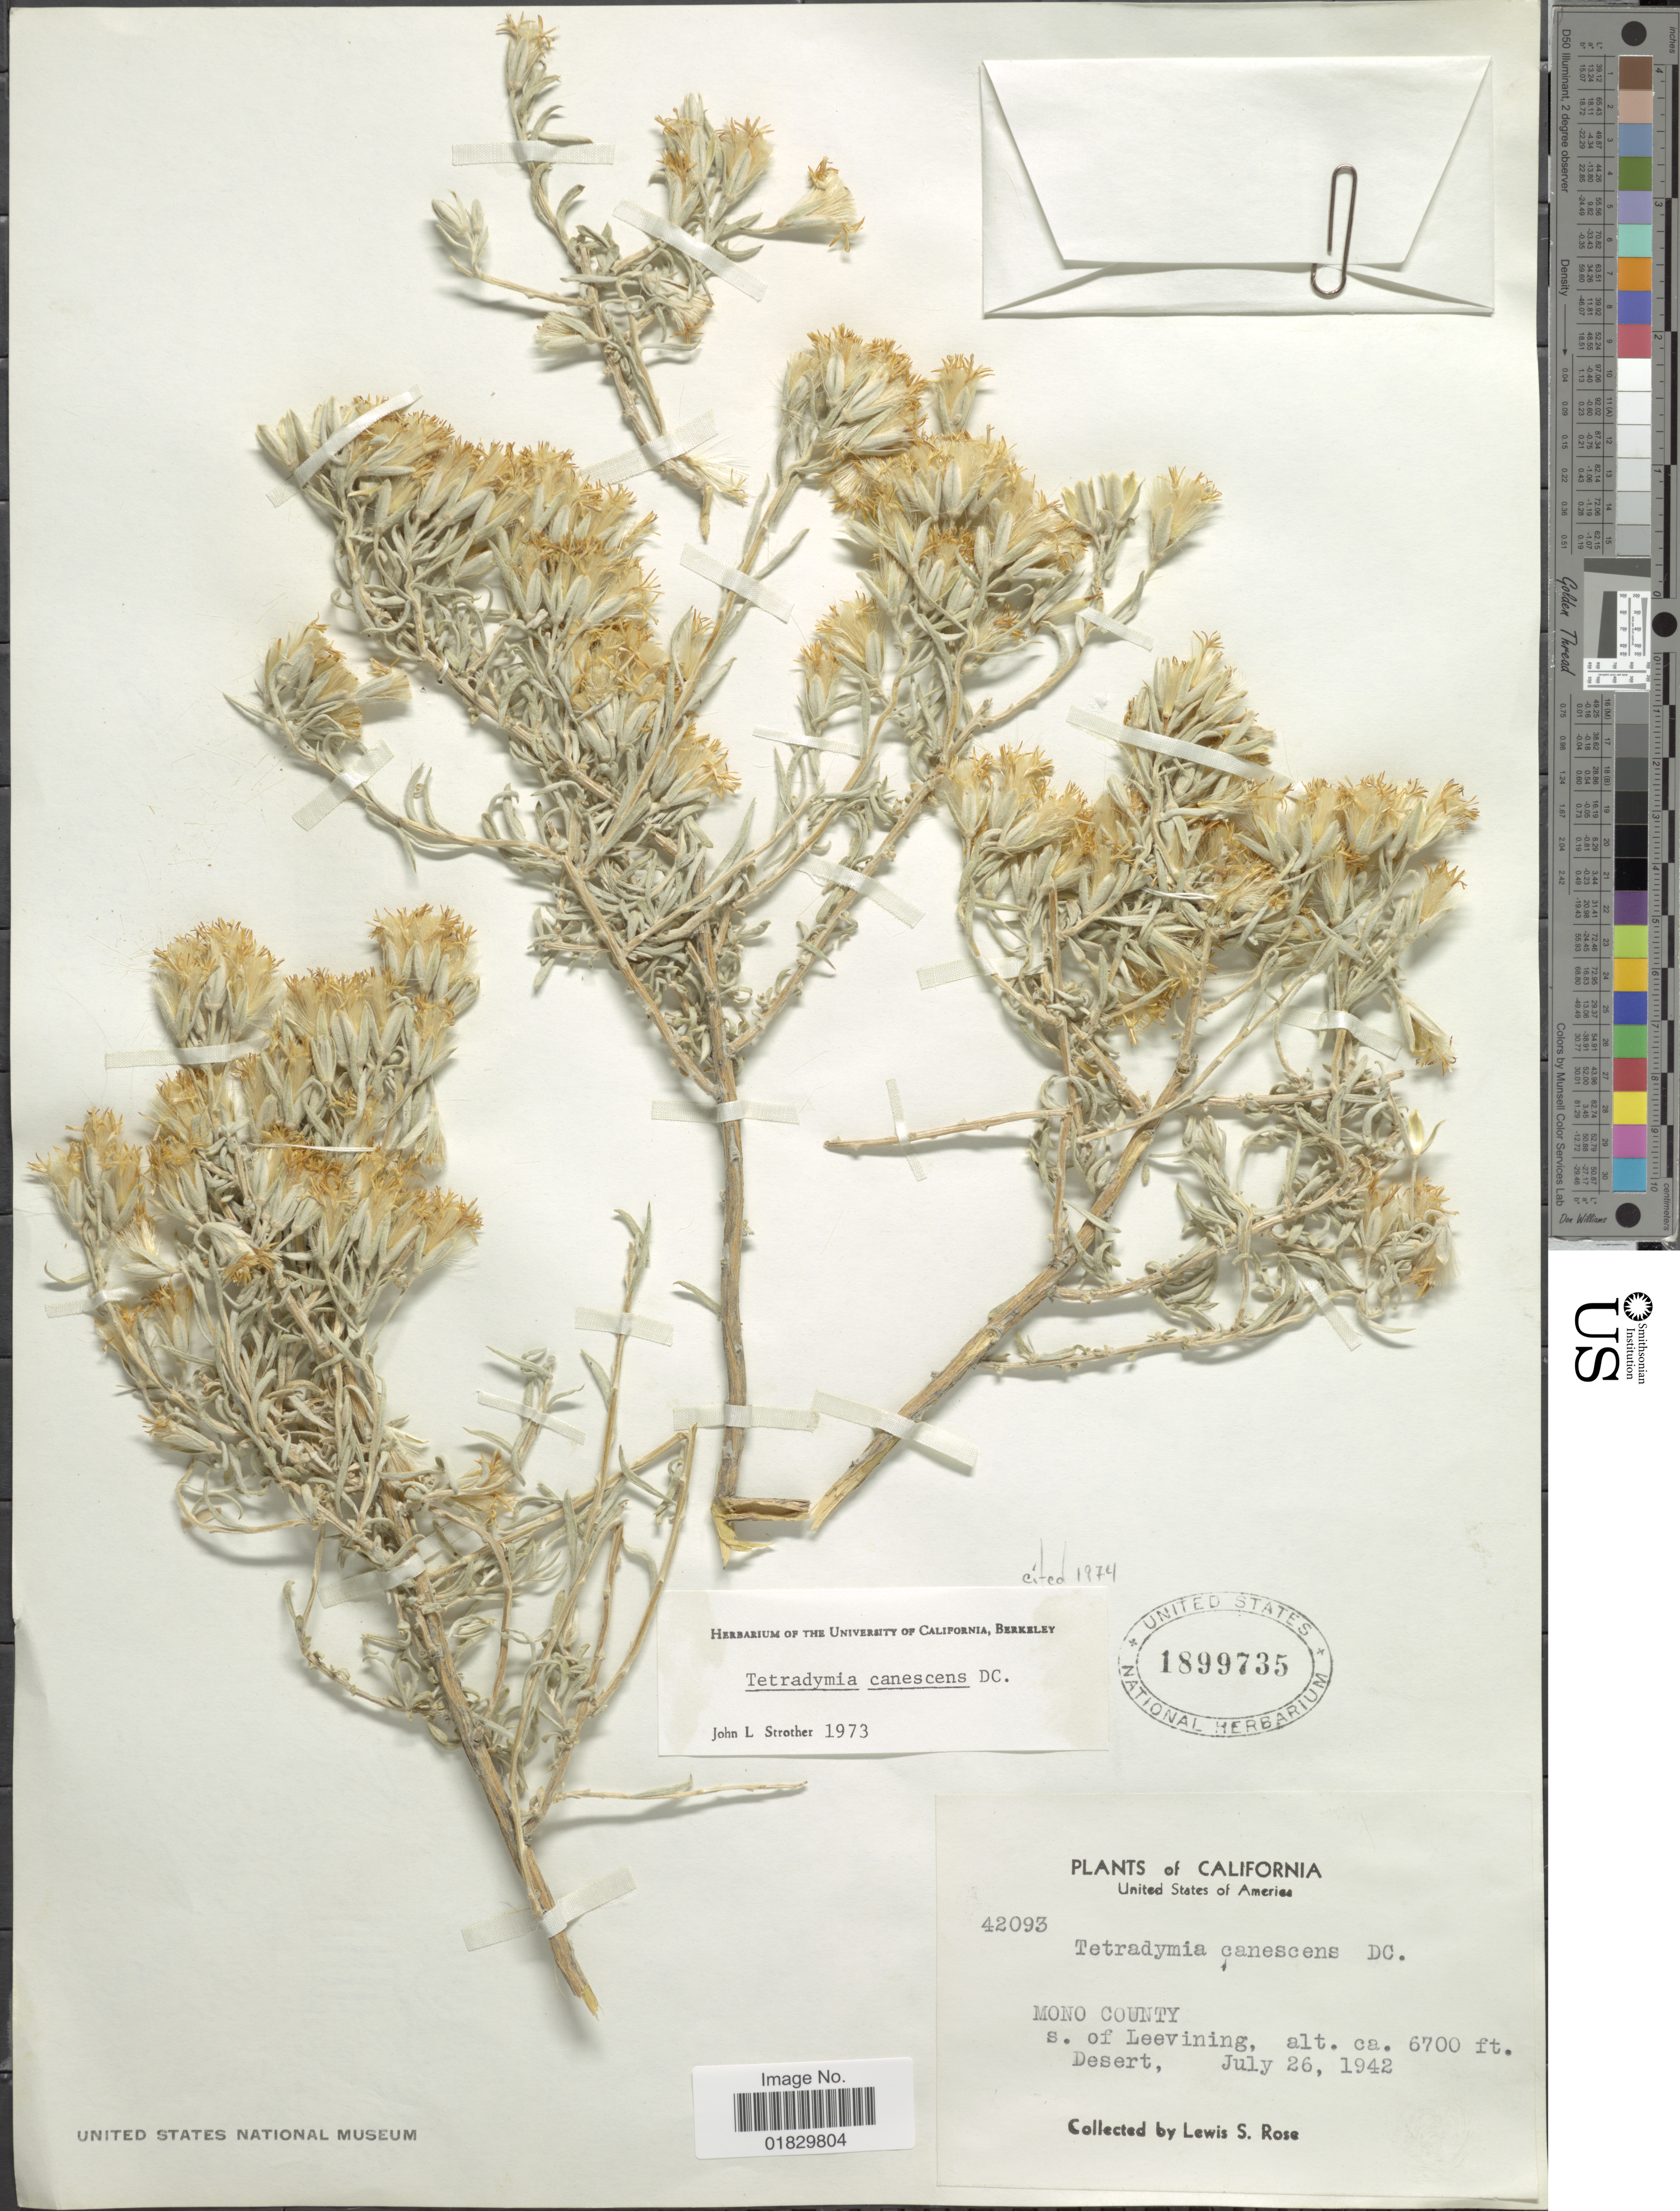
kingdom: Plantae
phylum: Tracheophyta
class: Magnoliopsida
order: Asterales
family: Asteraceae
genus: Tetradymia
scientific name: Tetradymia canescens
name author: DC.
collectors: L. S. Rose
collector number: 42093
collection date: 1942-07-26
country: United States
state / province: California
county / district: Mono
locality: Mono County, s. of Leevinning, Desert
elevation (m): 2042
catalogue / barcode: US 1899735